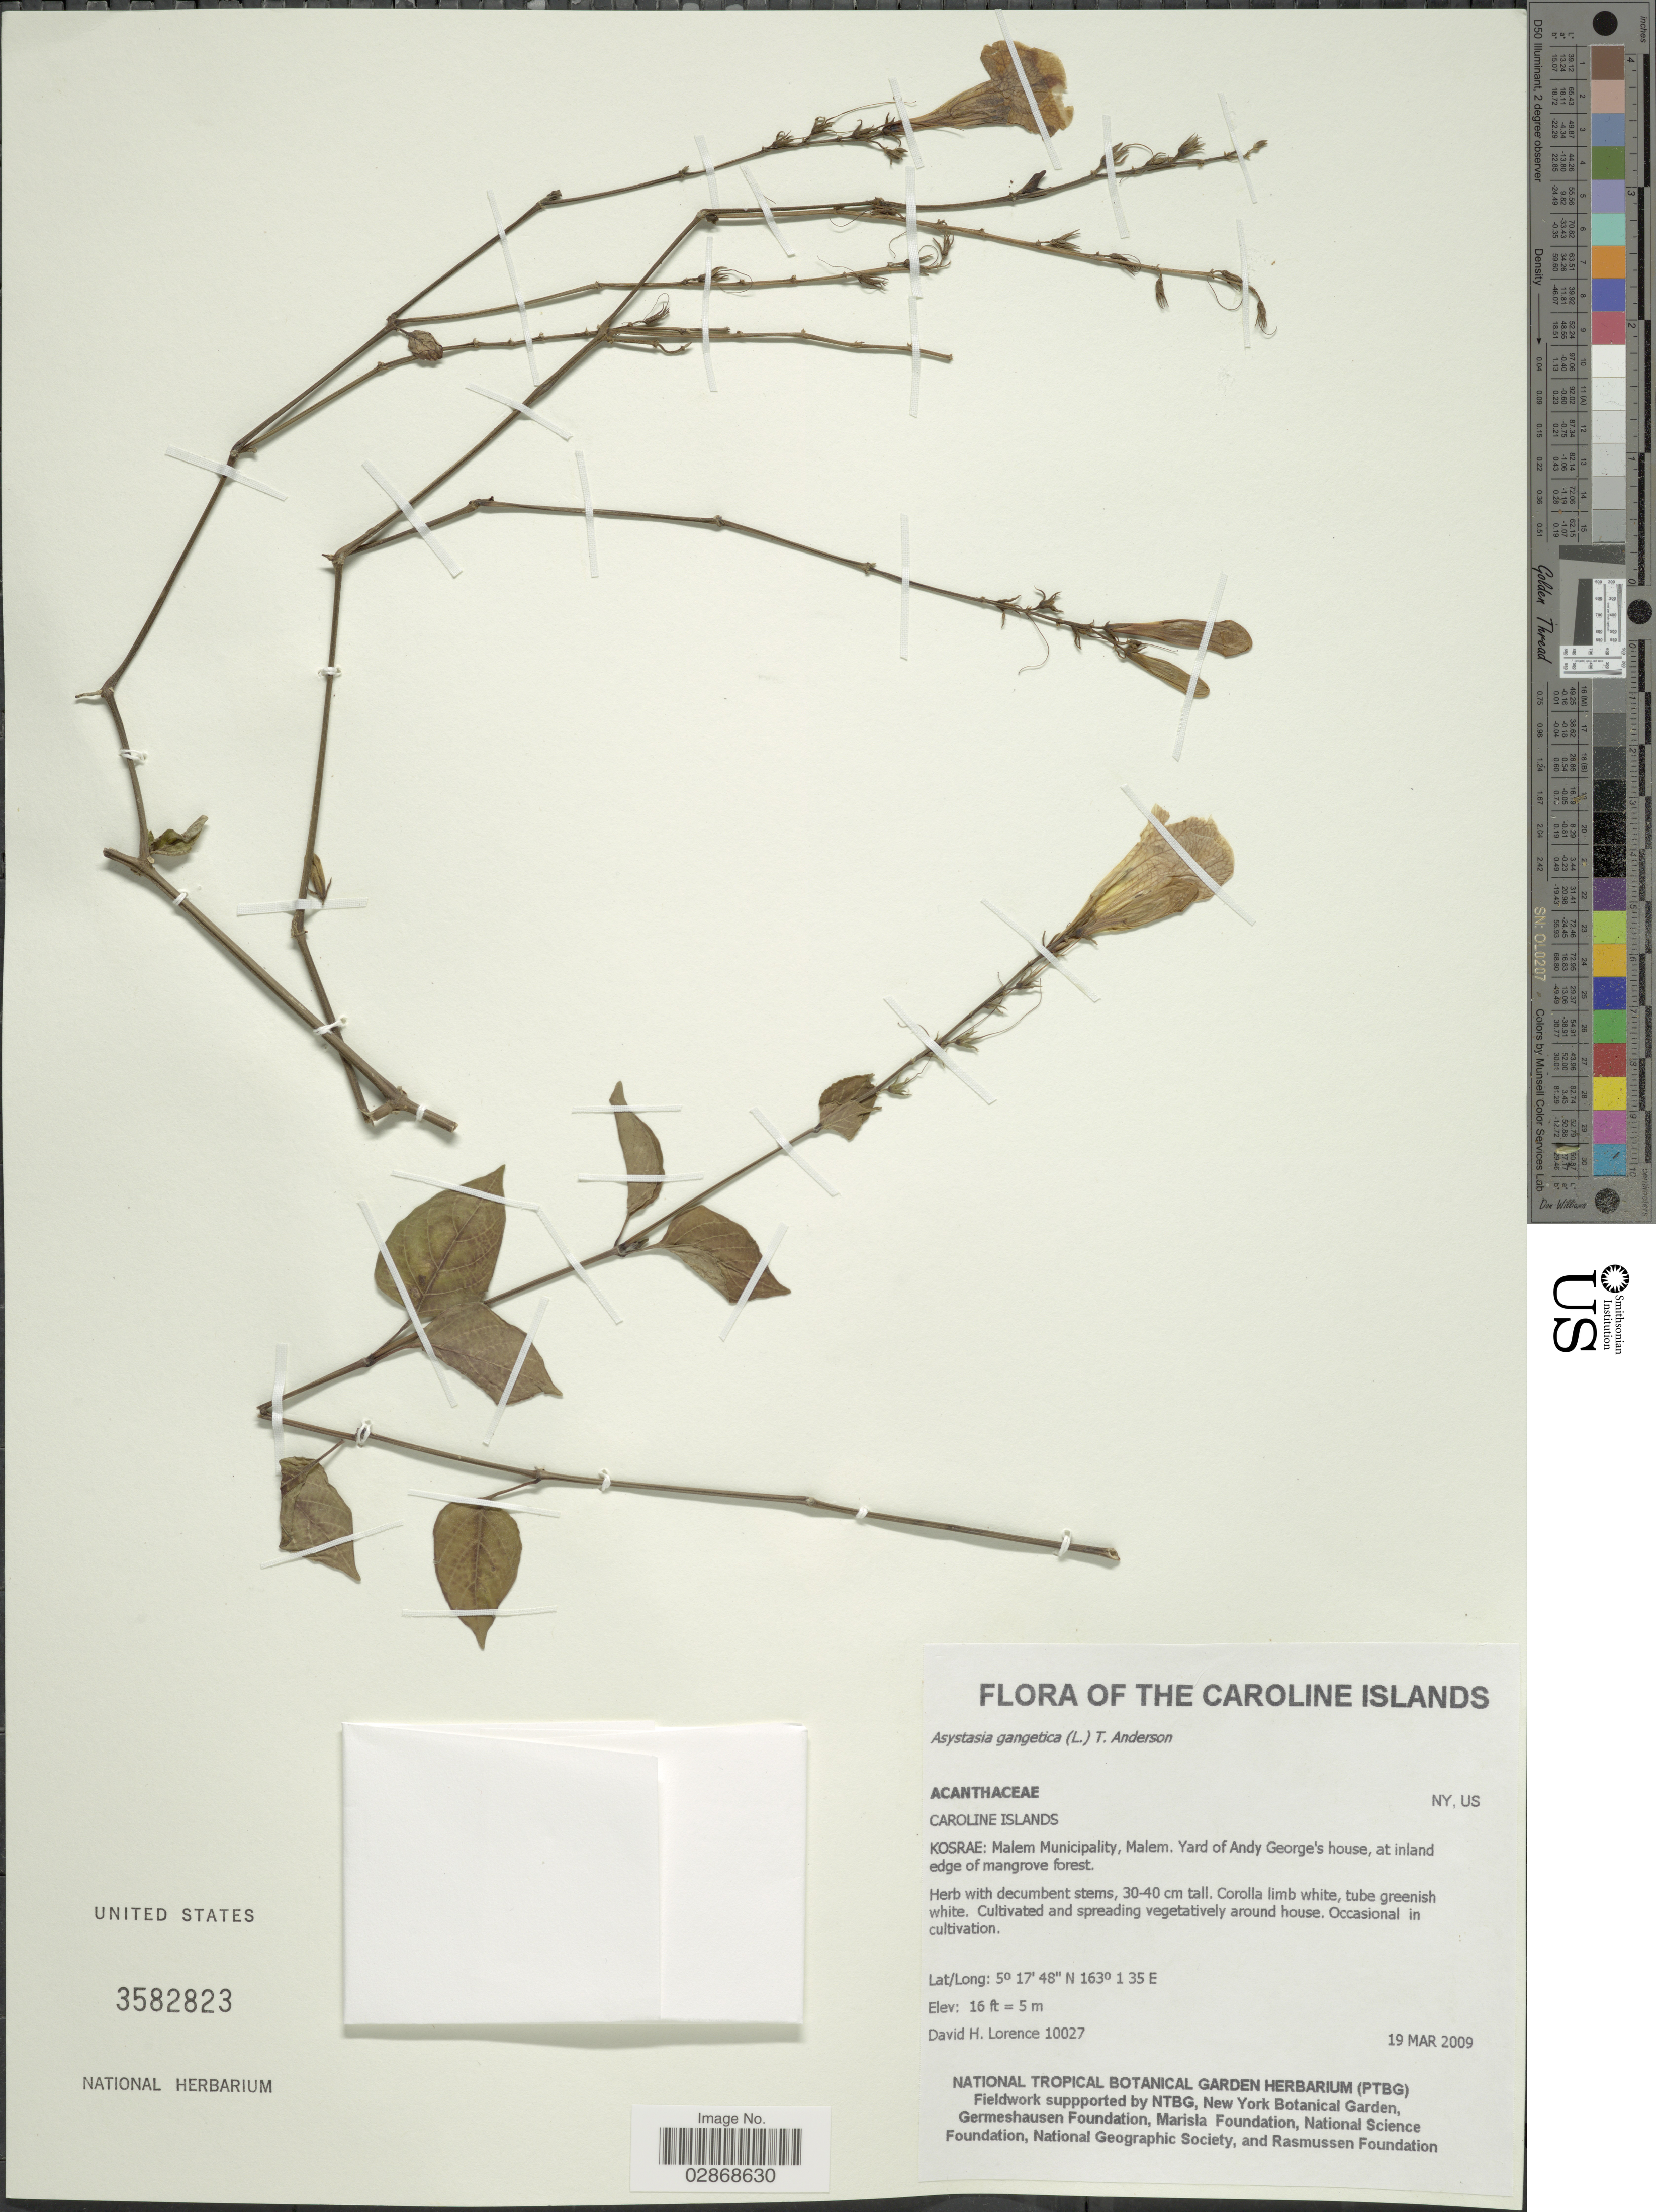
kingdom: Plantae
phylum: Tracheophyta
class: Magnoliopsida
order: Lamiales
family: Acanthaceae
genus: Asystasia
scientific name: Asystasia gangetica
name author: (L.) T. Anderson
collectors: D. Lorence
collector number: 10027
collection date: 2009-03-19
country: Micronesia, Federated States of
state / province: Kosrae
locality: Caroline Islands. Malem Municipality. Yard of Andy George's house.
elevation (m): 5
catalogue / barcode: US 3582823